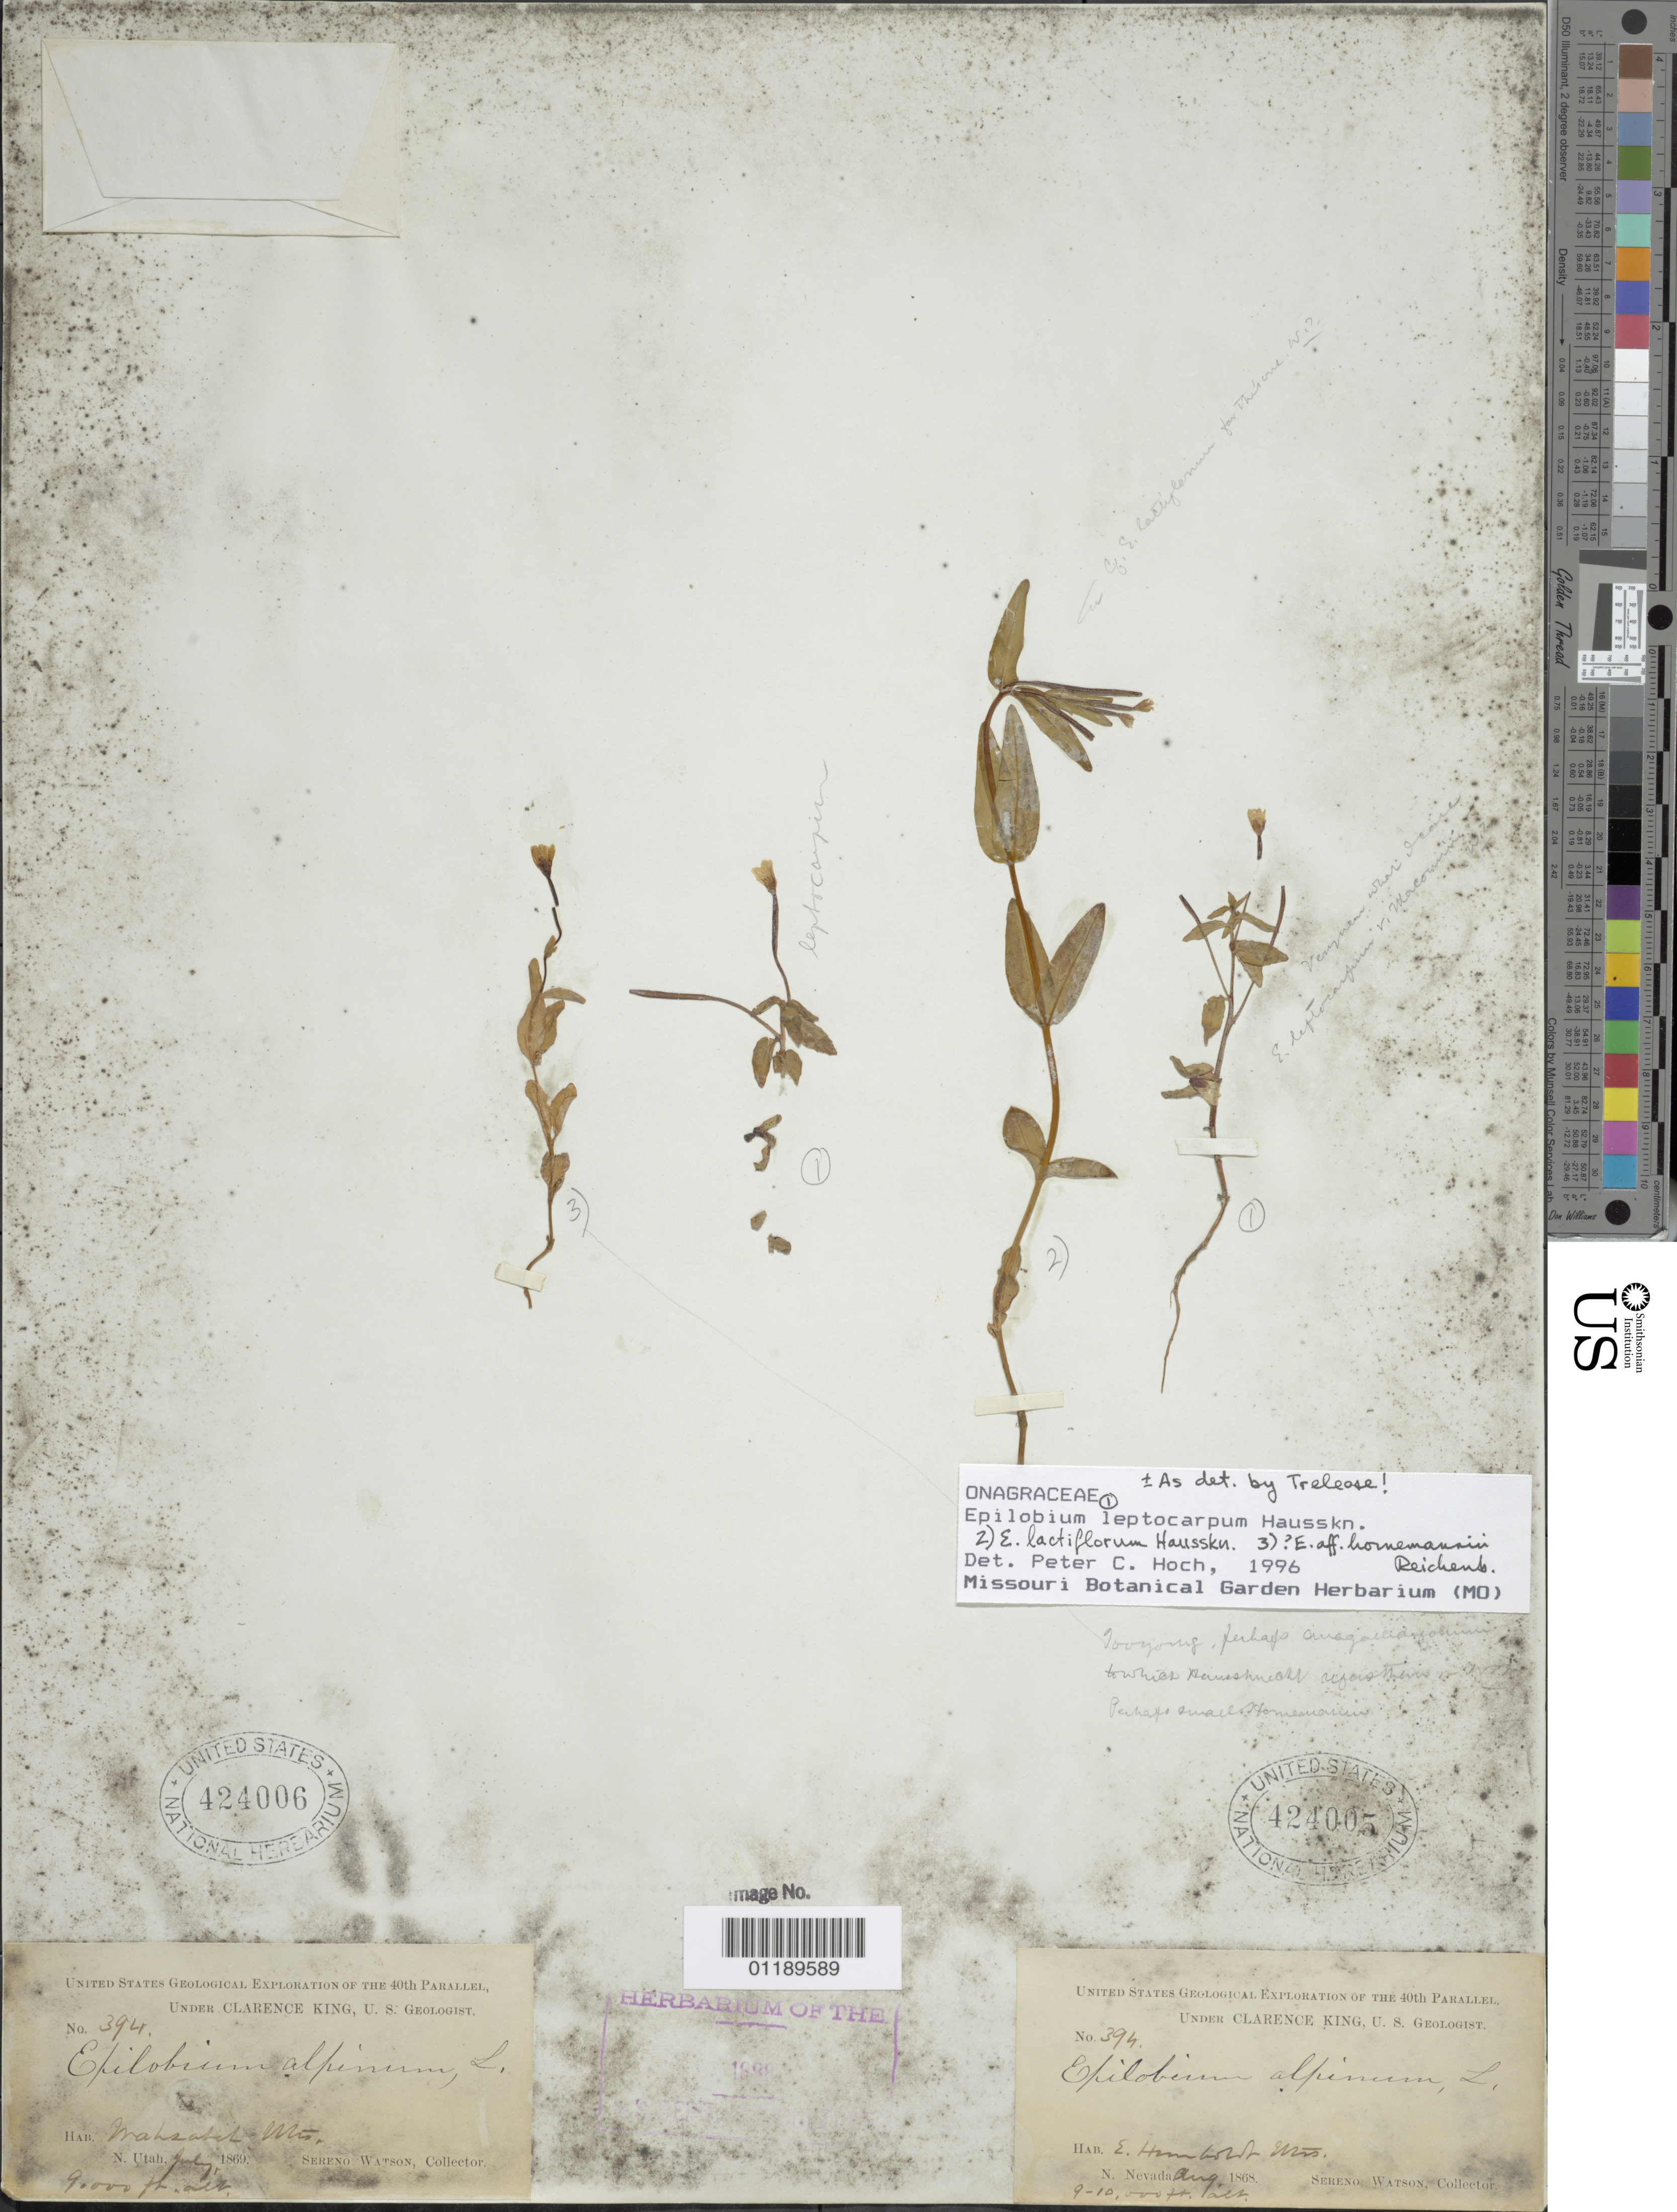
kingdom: Plantae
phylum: Tracheophyta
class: Magnoliopsida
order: Myrtales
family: Onagraceae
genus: Epilobium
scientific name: Epilobium leptocarpum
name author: Hausskn.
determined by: Hoch, P. C.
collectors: S. Watson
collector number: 394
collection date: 1868-08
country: United States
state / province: Nevada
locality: E. Humboldt Mts.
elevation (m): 3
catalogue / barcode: US 424005